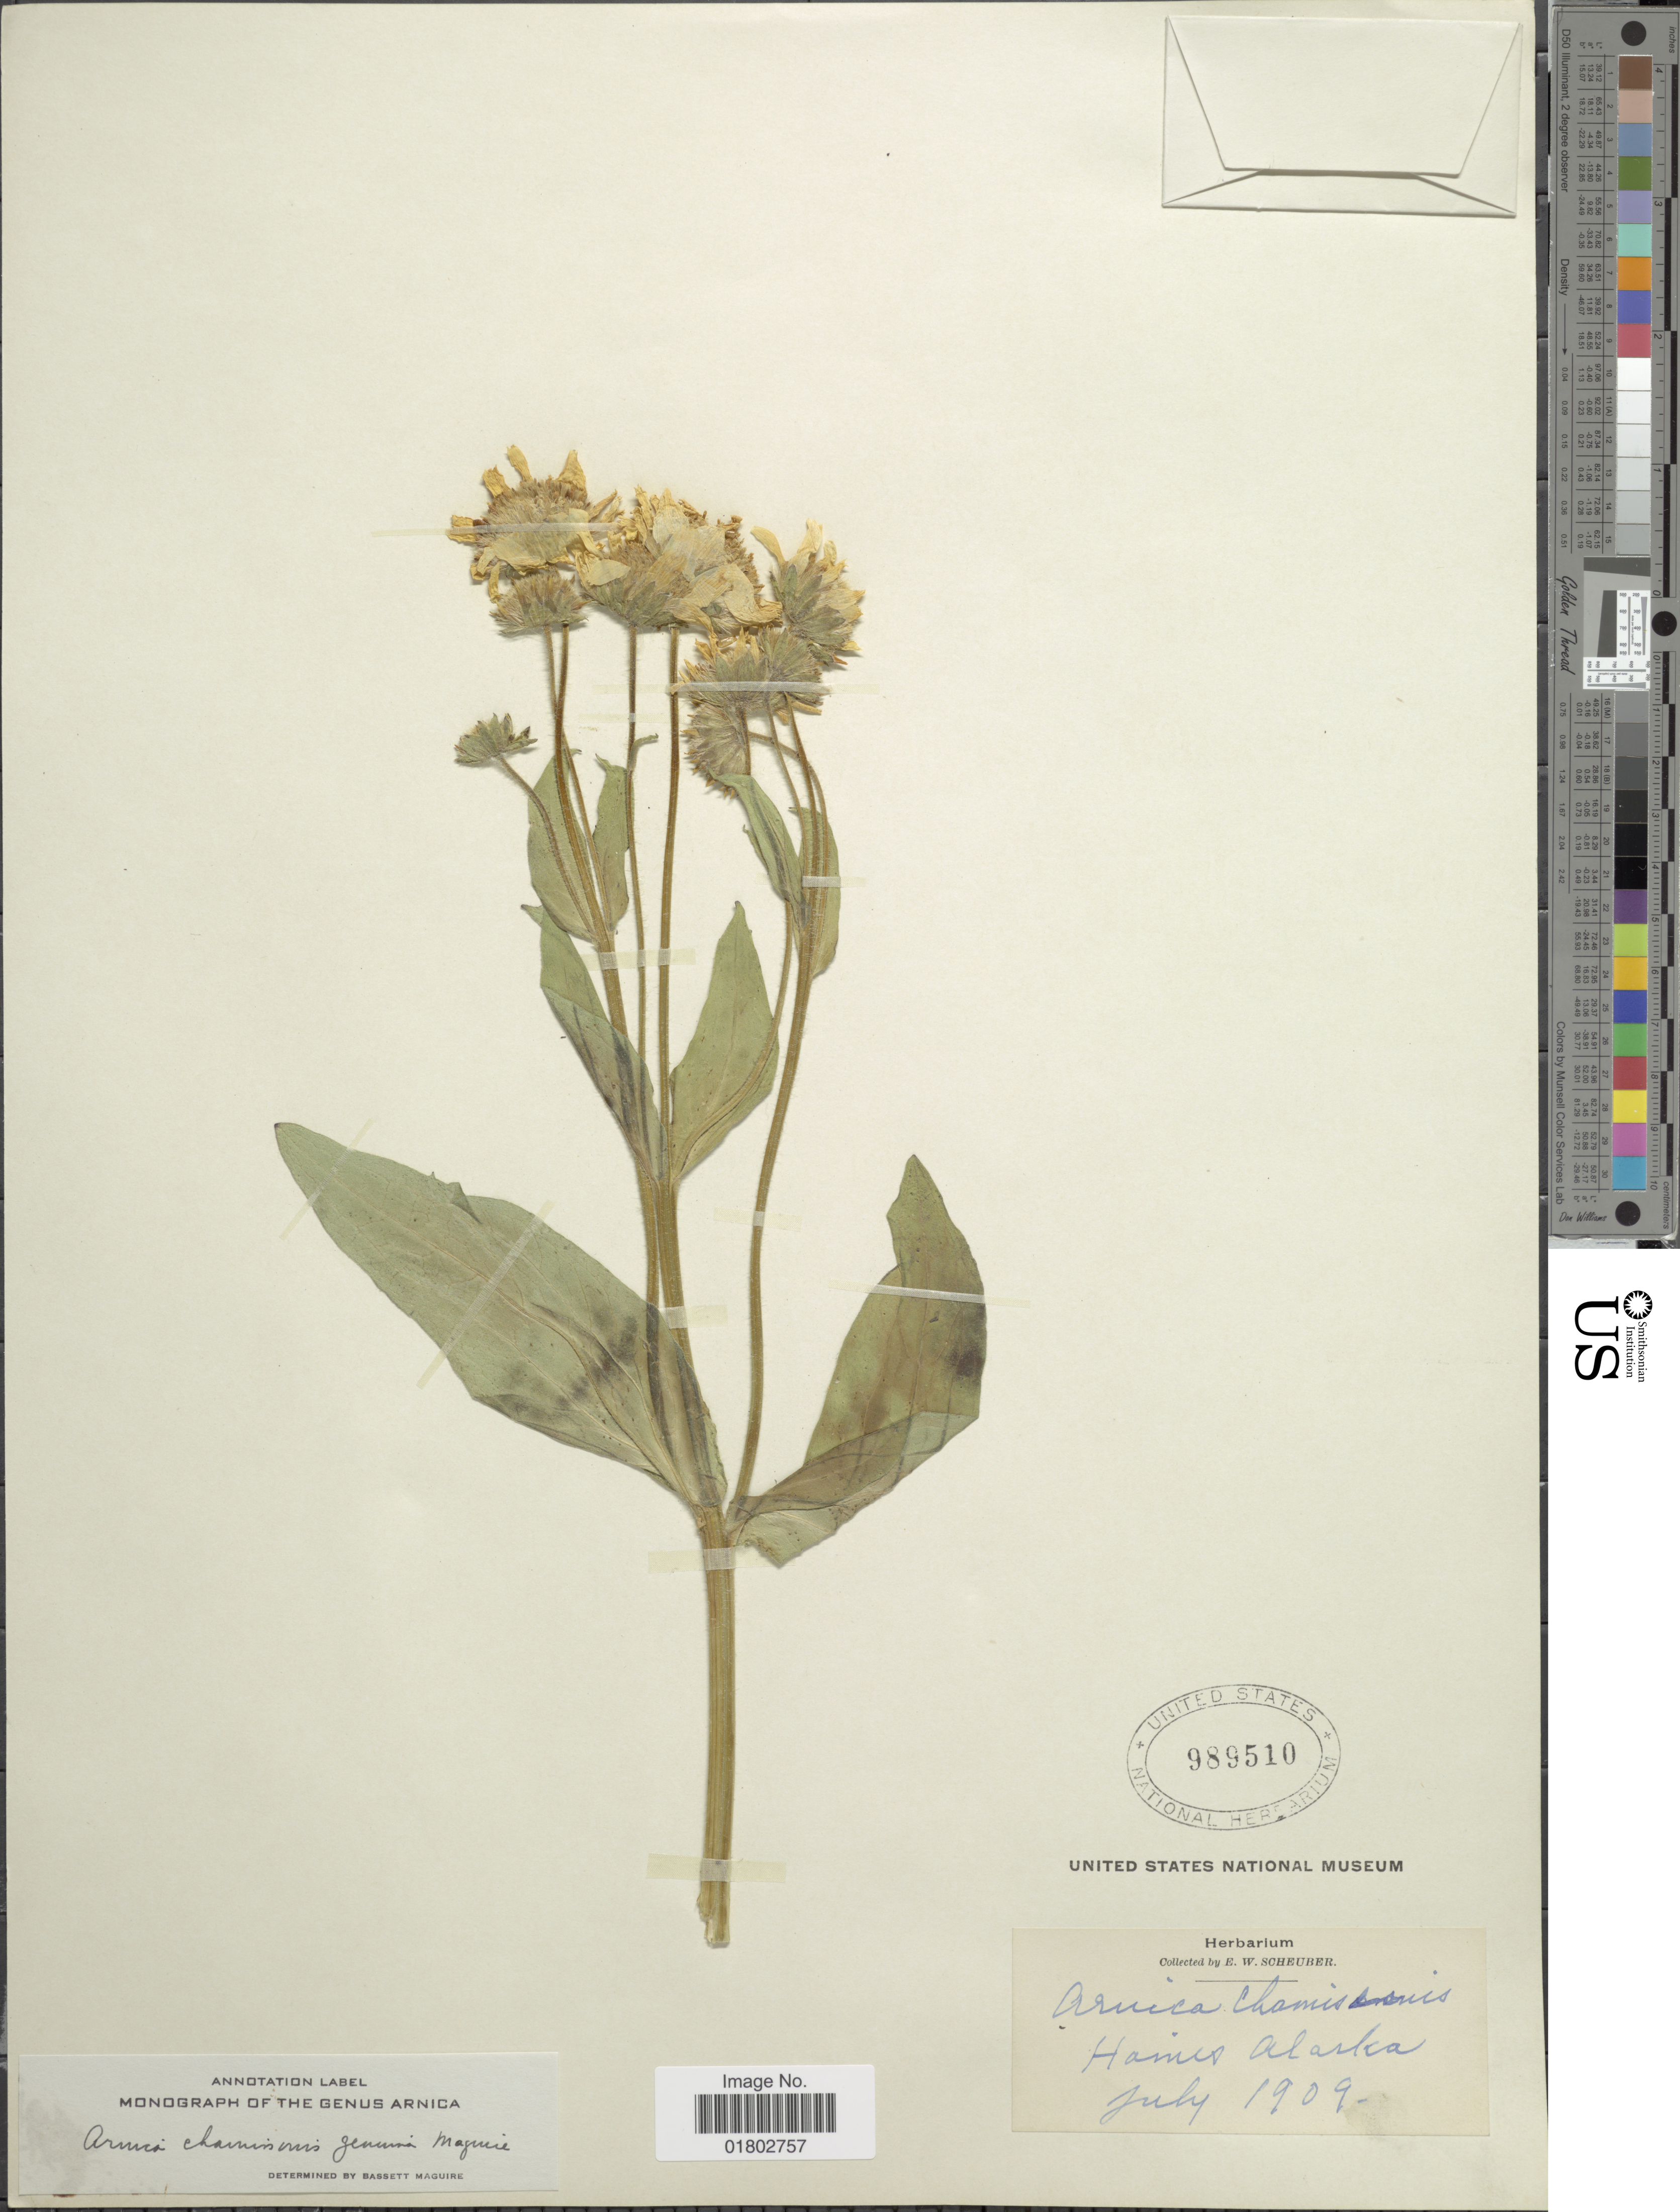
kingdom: Plantae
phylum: Tracheophyta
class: Magnoliopsida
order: Asterales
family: Asteraceae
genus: Arnica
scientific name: Arnica chamissonis subsp. genuina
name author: Maguire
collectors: E. Scheuber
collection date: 1909-07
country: United States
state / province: Alaska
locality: Haines, Alaska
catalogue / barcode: US 989510